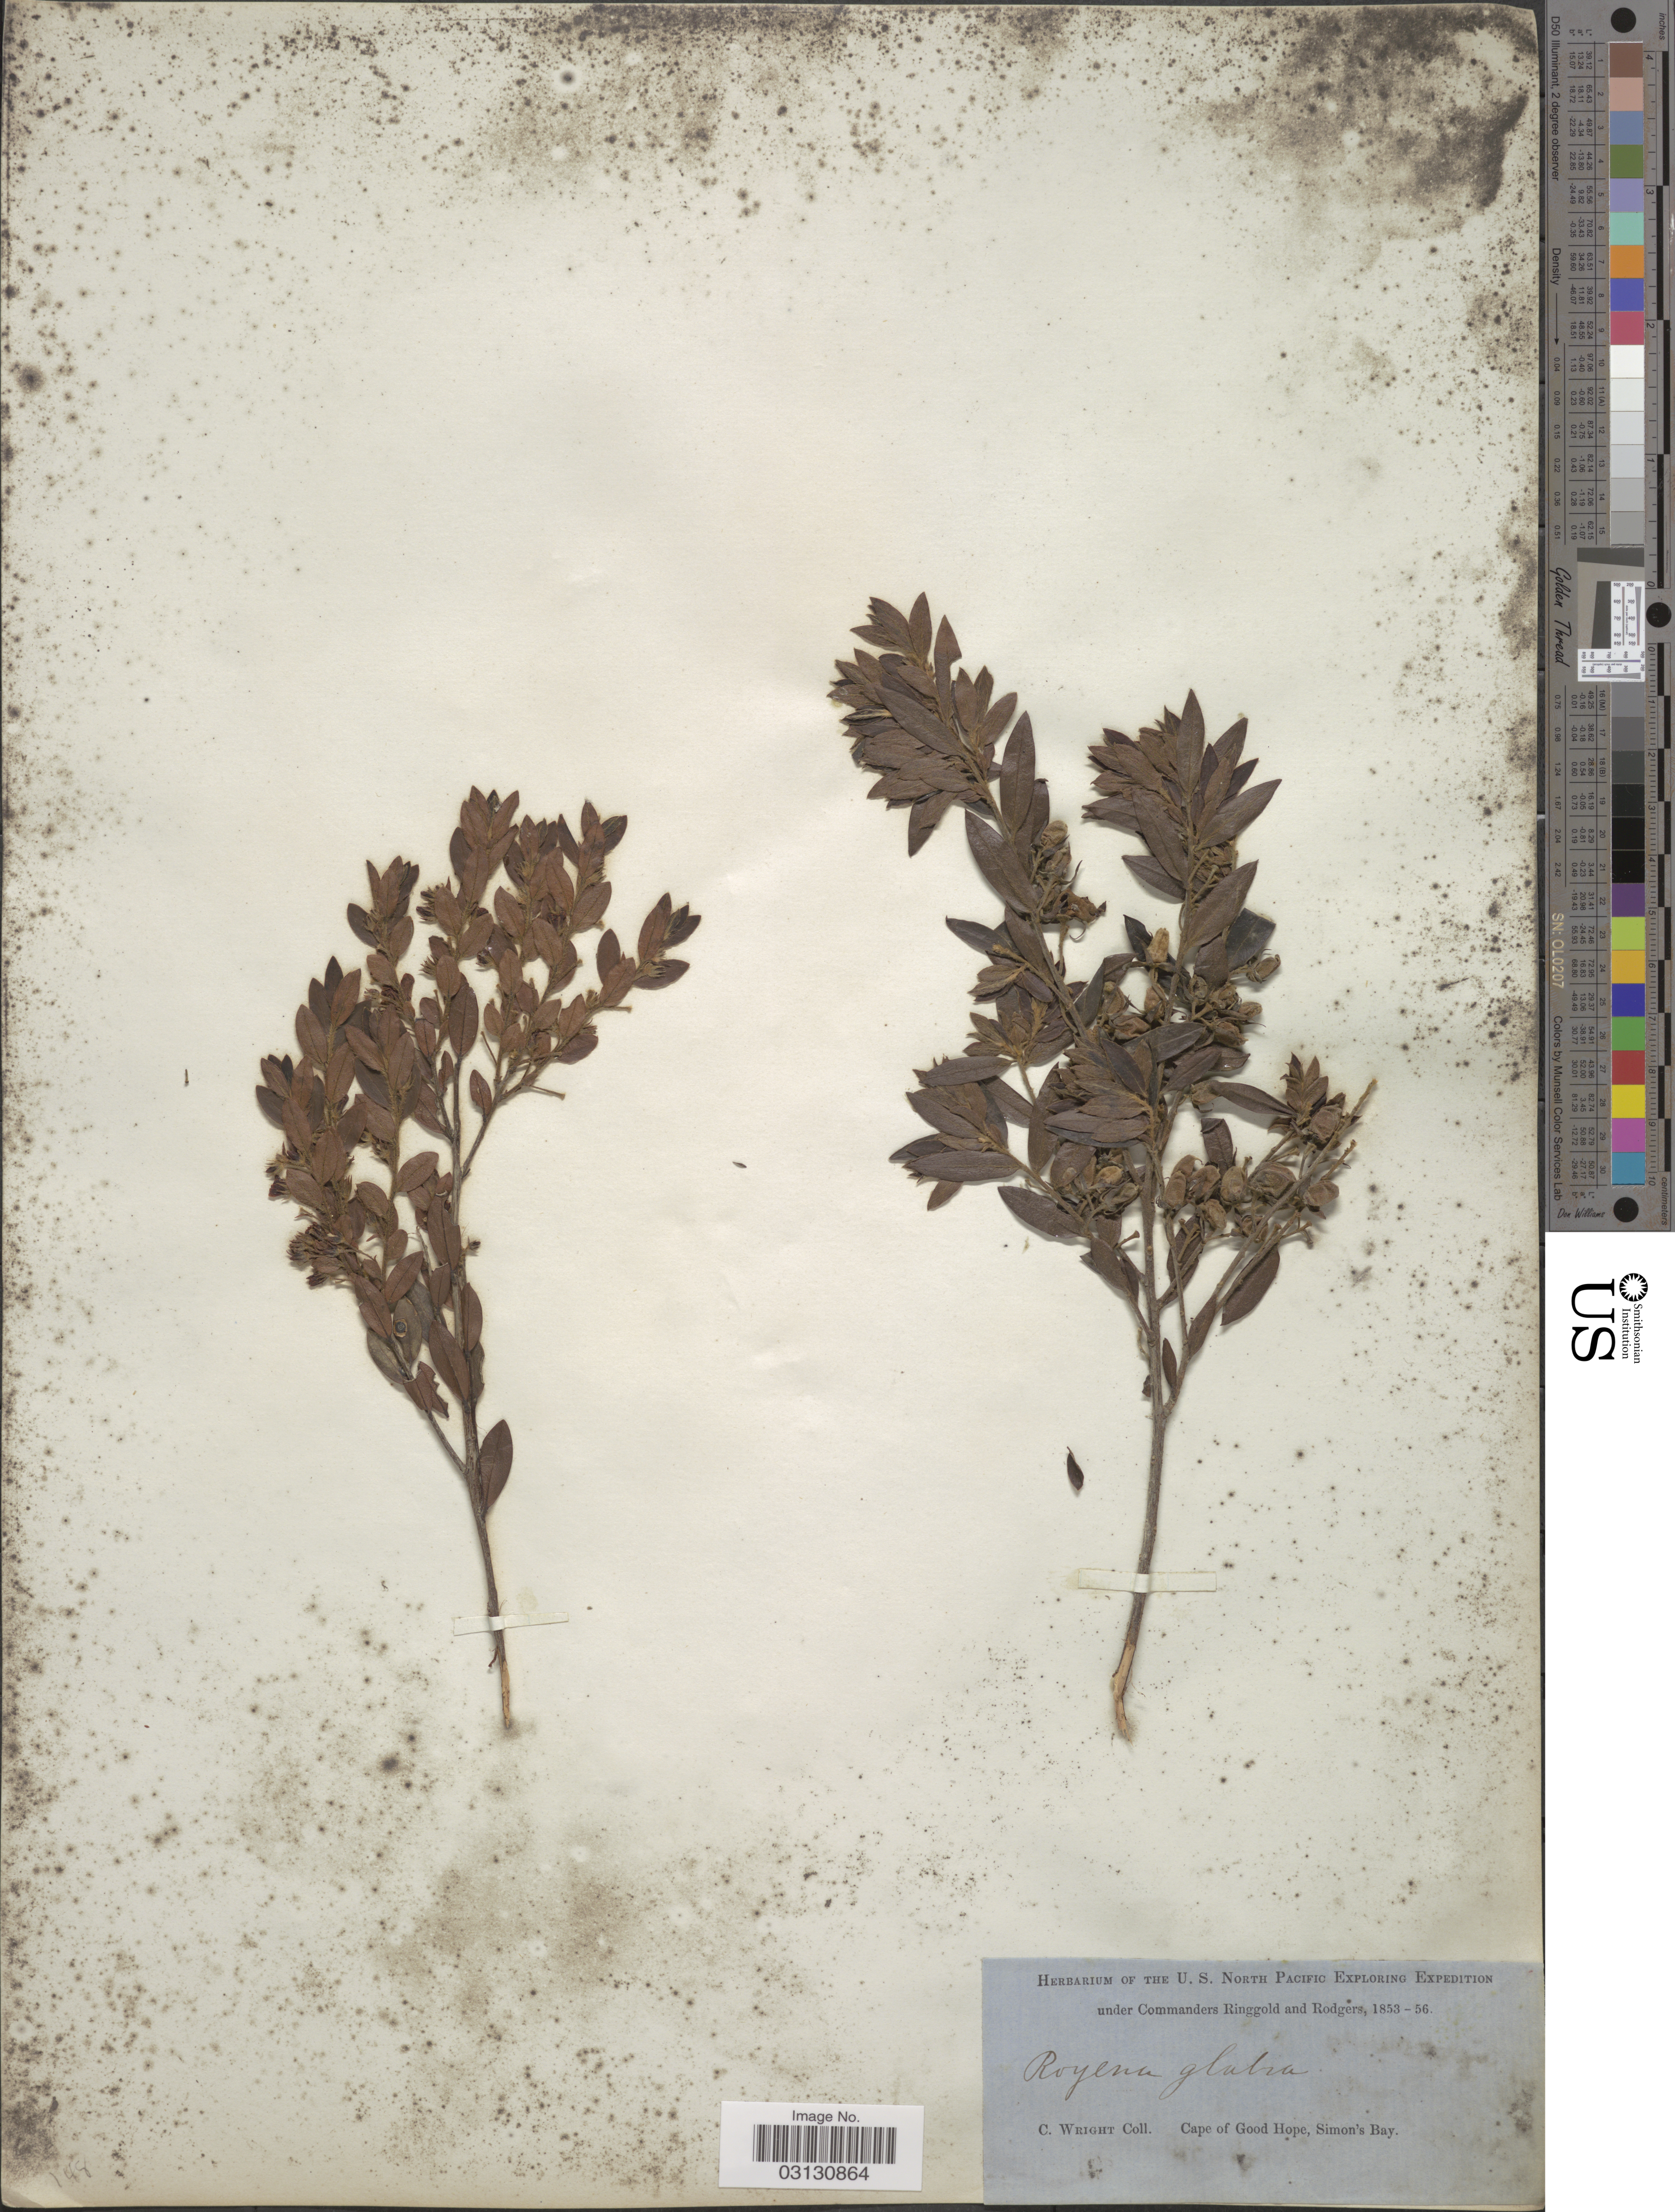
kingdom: Plantae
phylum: Tracheophyta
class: Magnoliopsida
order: Ericales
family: Ebenaceae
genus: Royena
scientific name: Royena glabra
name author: L.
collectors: C. Wright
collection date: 1853/1856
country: South Africa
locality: Cape of Good Hope, Simon's Bay.